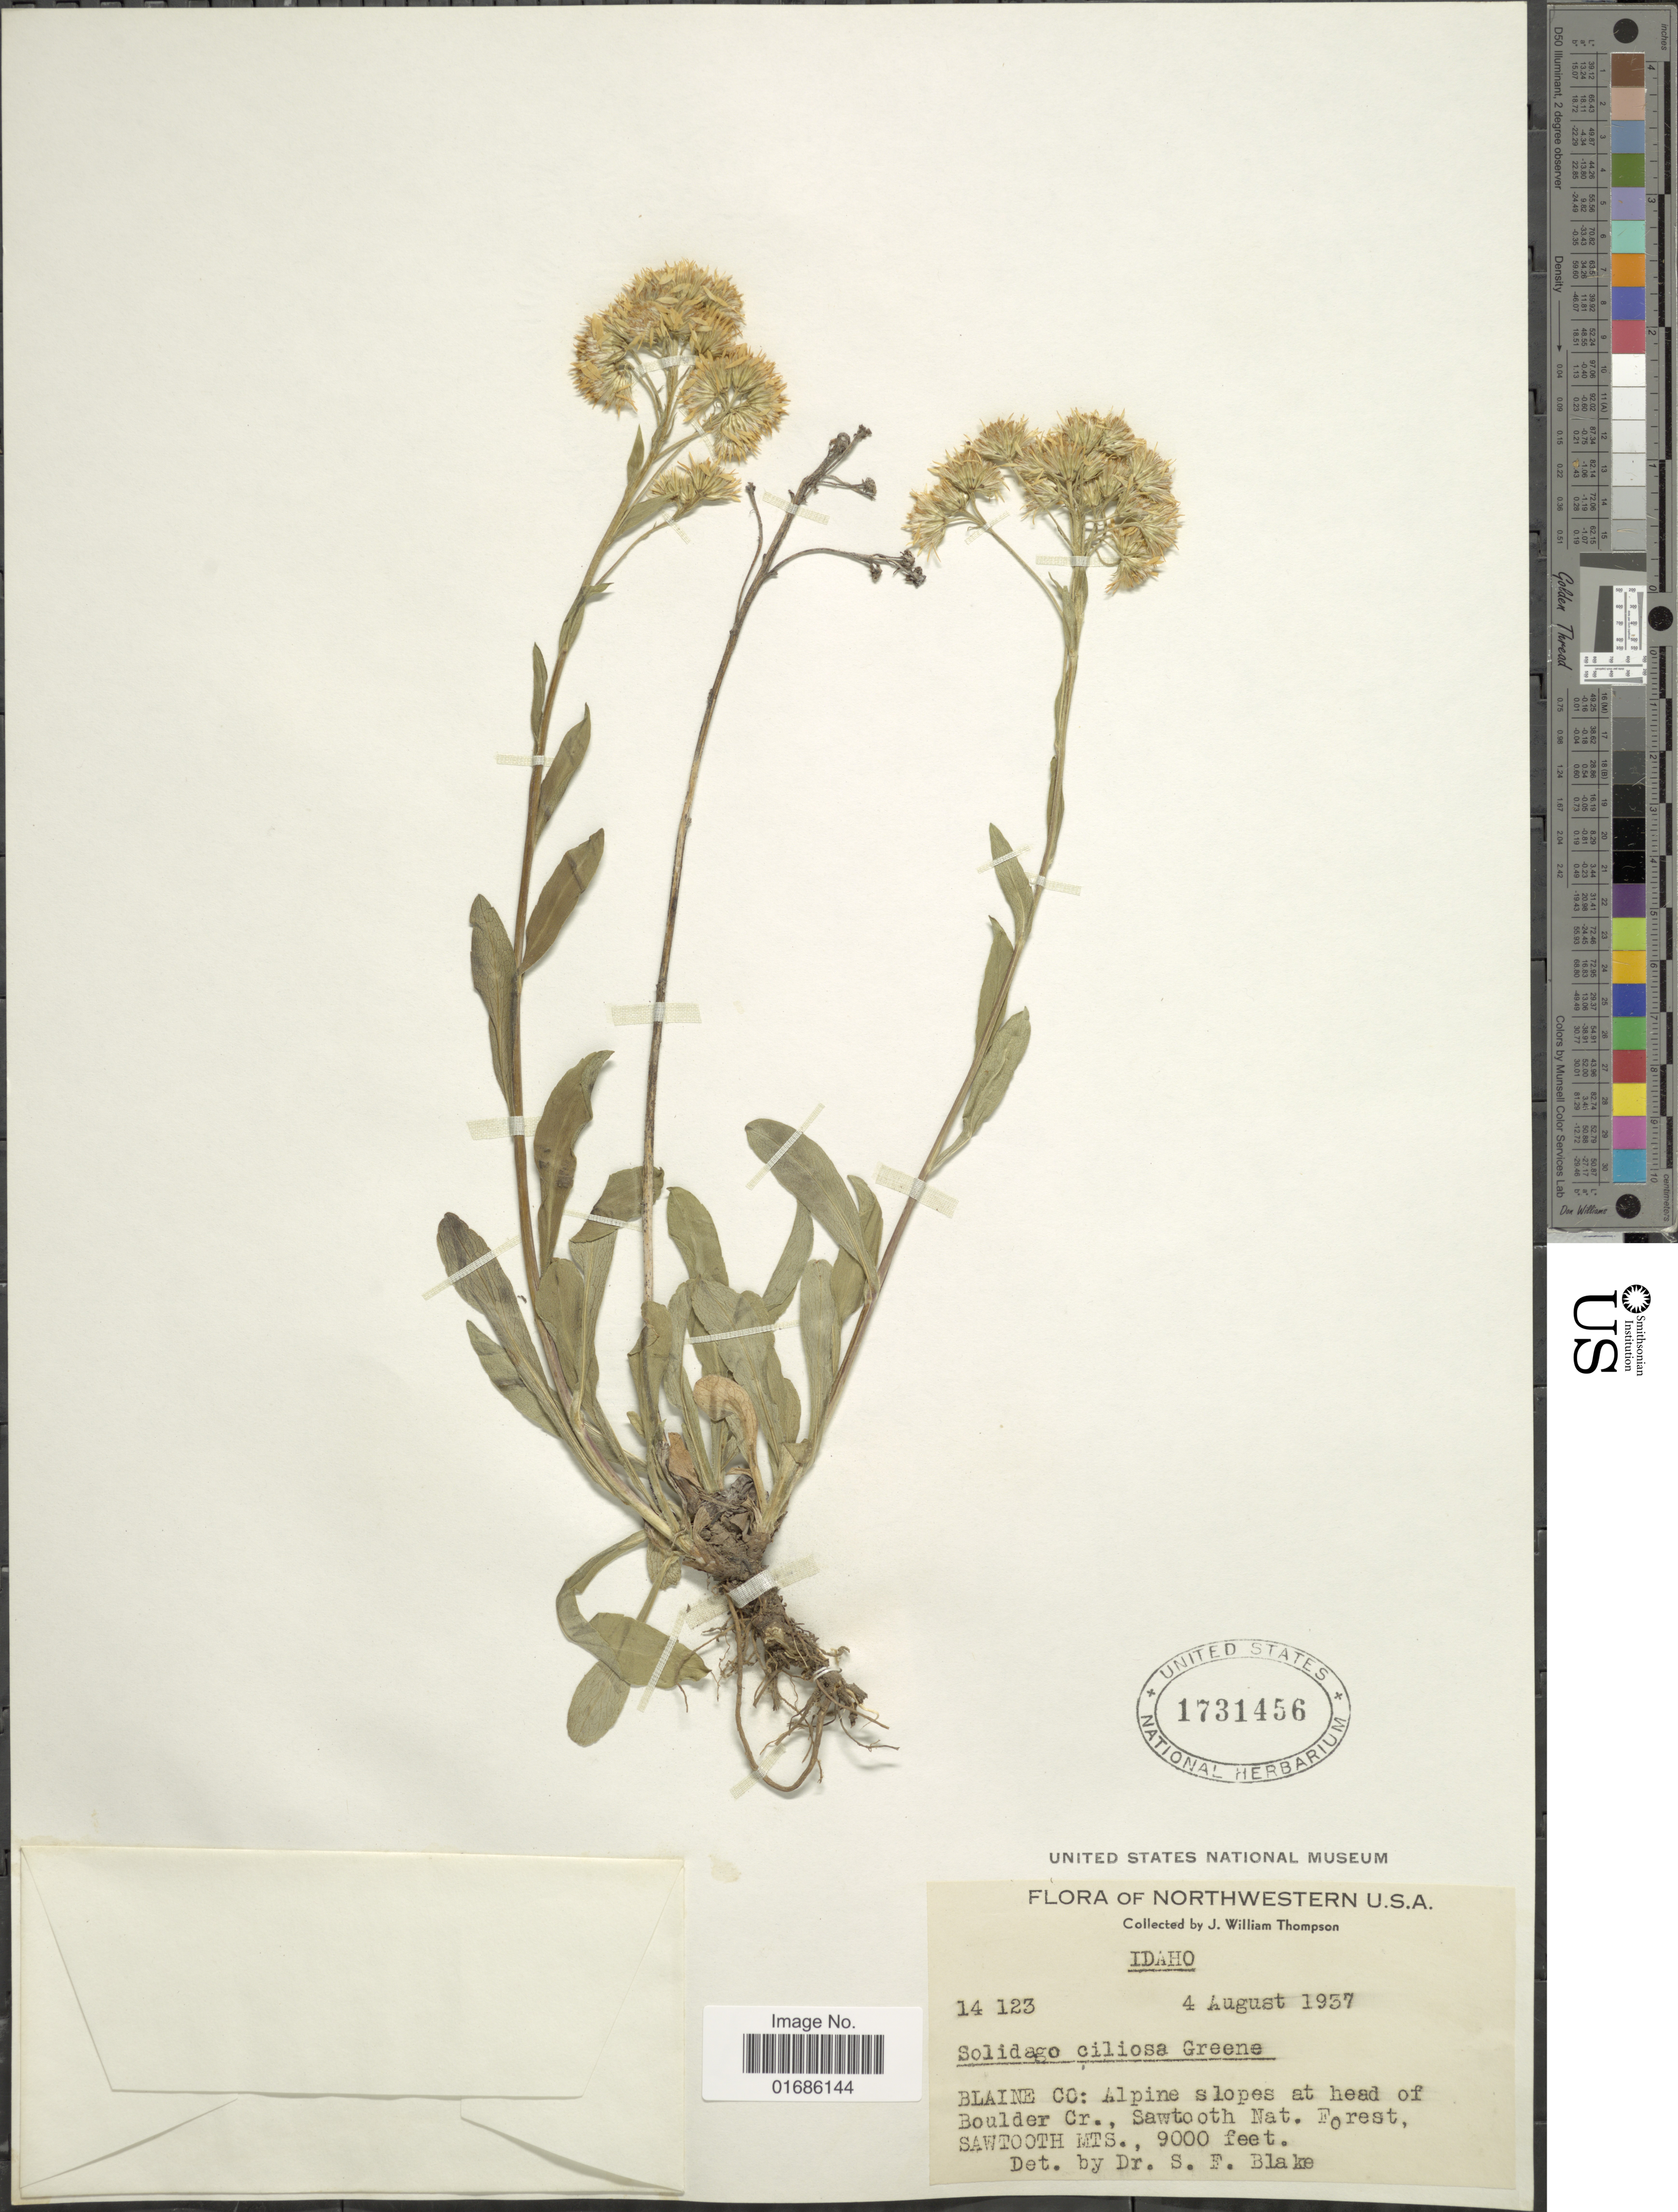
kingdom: Plantae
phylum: Tracheophyta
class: Magnoliopsida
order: Asterales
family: Asteraceae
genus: Solidago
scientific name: Solidago ciliosa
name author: Greene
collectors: J. W. Thompson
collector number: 14123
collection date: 1937-08-04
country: United States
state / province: Idaho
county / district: Blaine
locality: Alpine slopes at head of Boulder Cr. Sawtooth Nat. Forest, Sawtooth Mts.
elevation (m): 2743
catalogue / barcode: US 1731456